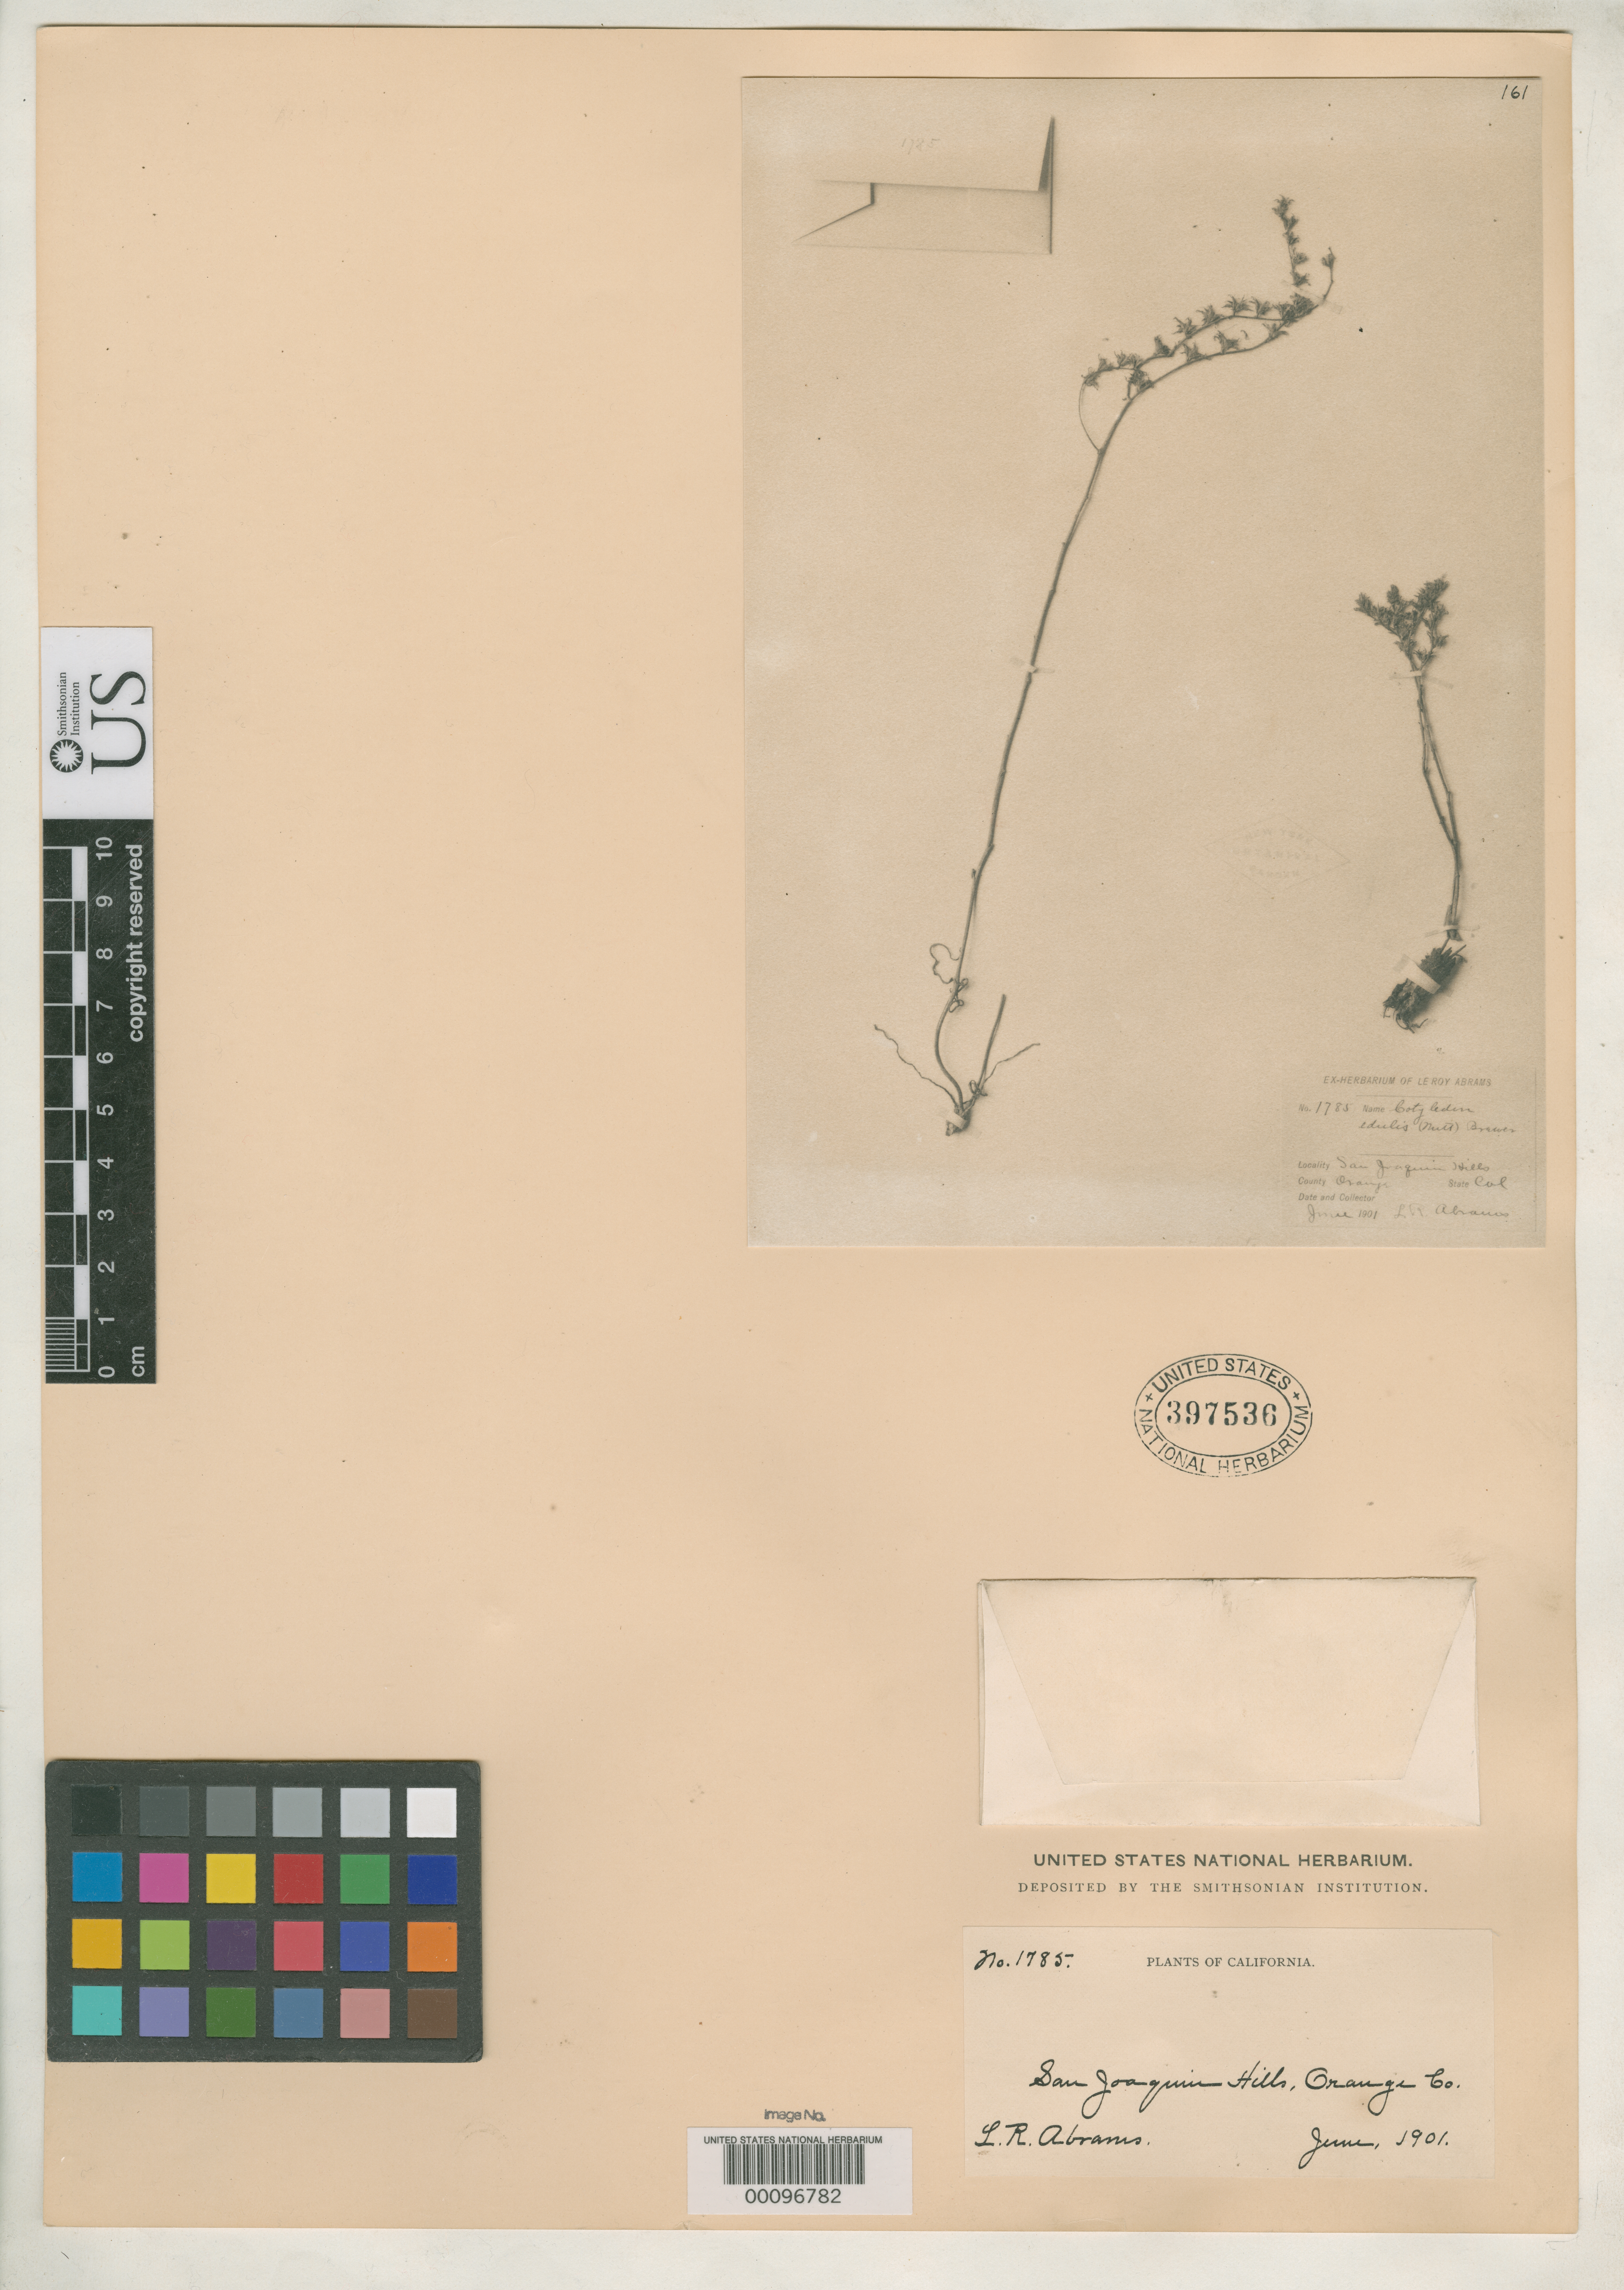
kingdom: Plantae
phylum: Tracheophyta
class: Magnoliopsida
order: Saxifragales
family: Crassulaceae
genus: Hasseanthus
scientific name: Hasseanthus elongatus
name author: Rose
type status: Holotype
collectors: L. Abrams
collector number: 1785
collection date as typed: Jun 1901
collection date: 1901-06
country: United States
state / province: California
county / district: Orange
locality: San Joaquin Hills.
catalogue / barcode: US 397536